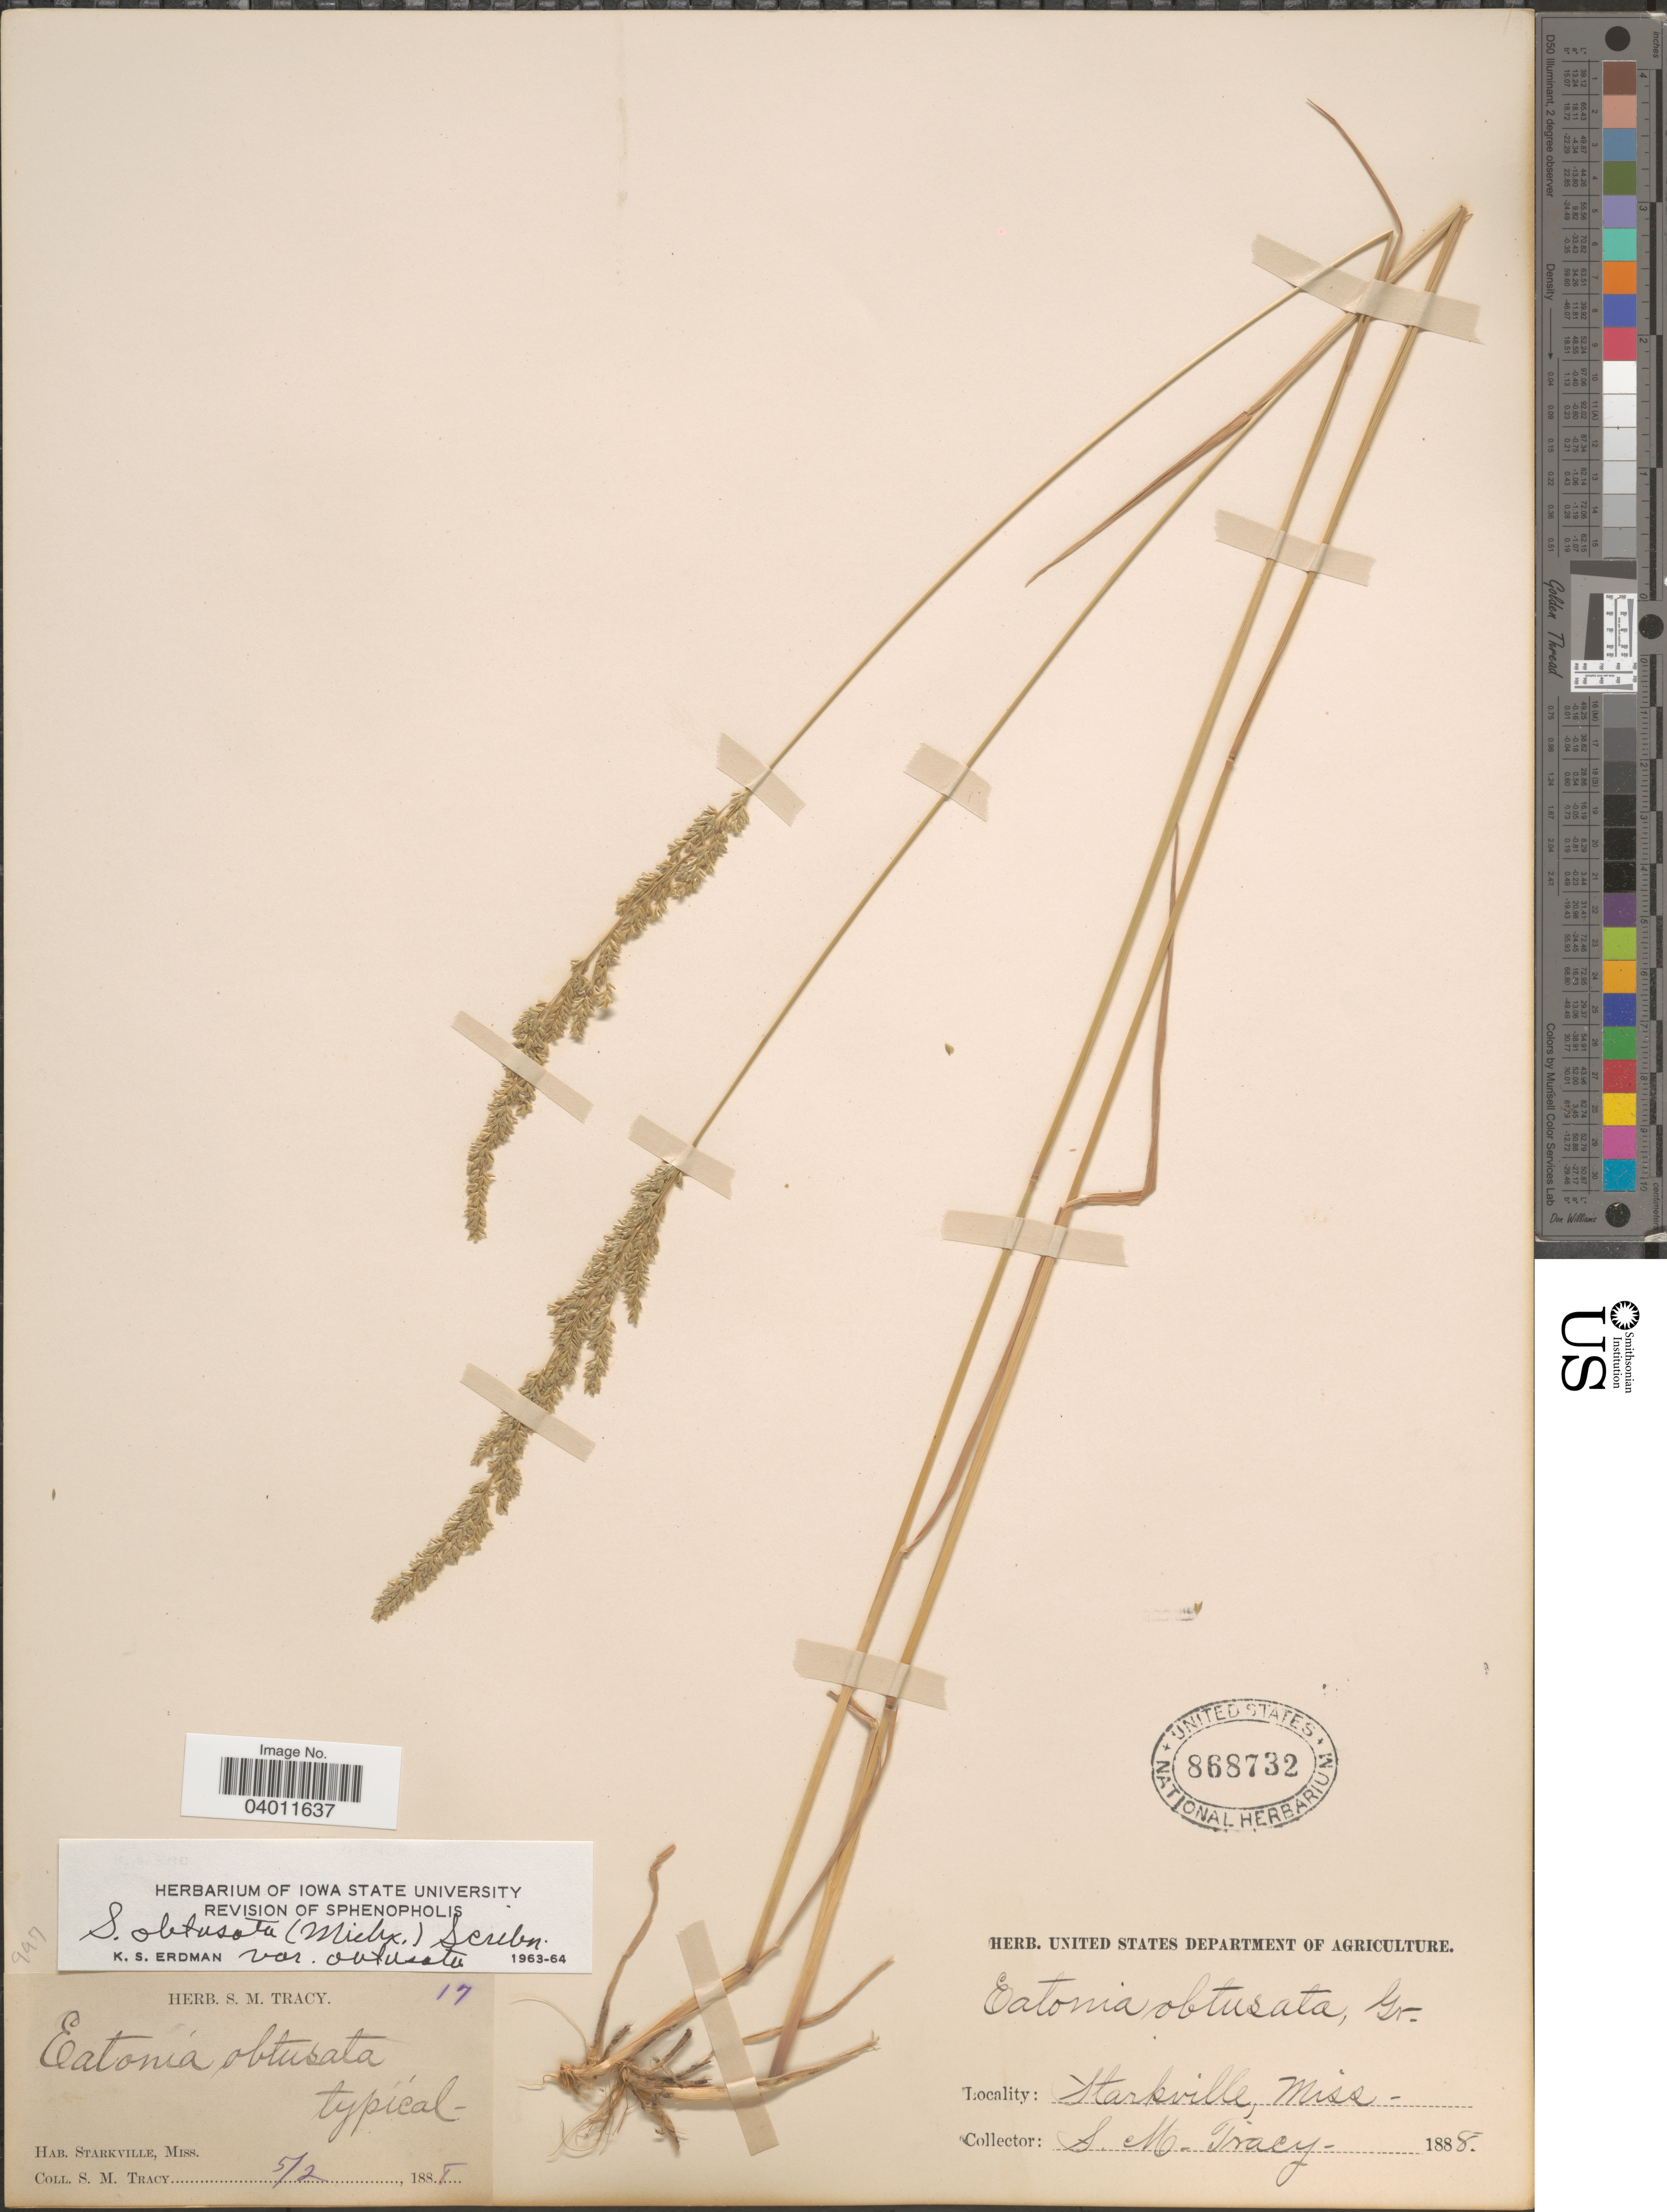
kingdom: Plantae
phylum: Tracheophyta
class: Liliopsida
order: Poales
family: Poaceae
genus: Sphenopholis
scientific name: Sphenopholis obtusata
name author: (Michx.) Scribn.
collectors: S. M. Tracy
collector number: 17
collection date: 1888-05-02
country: United States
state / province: Mississippi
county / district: Oktibbeha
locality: Starkville.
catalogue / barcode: US 868732